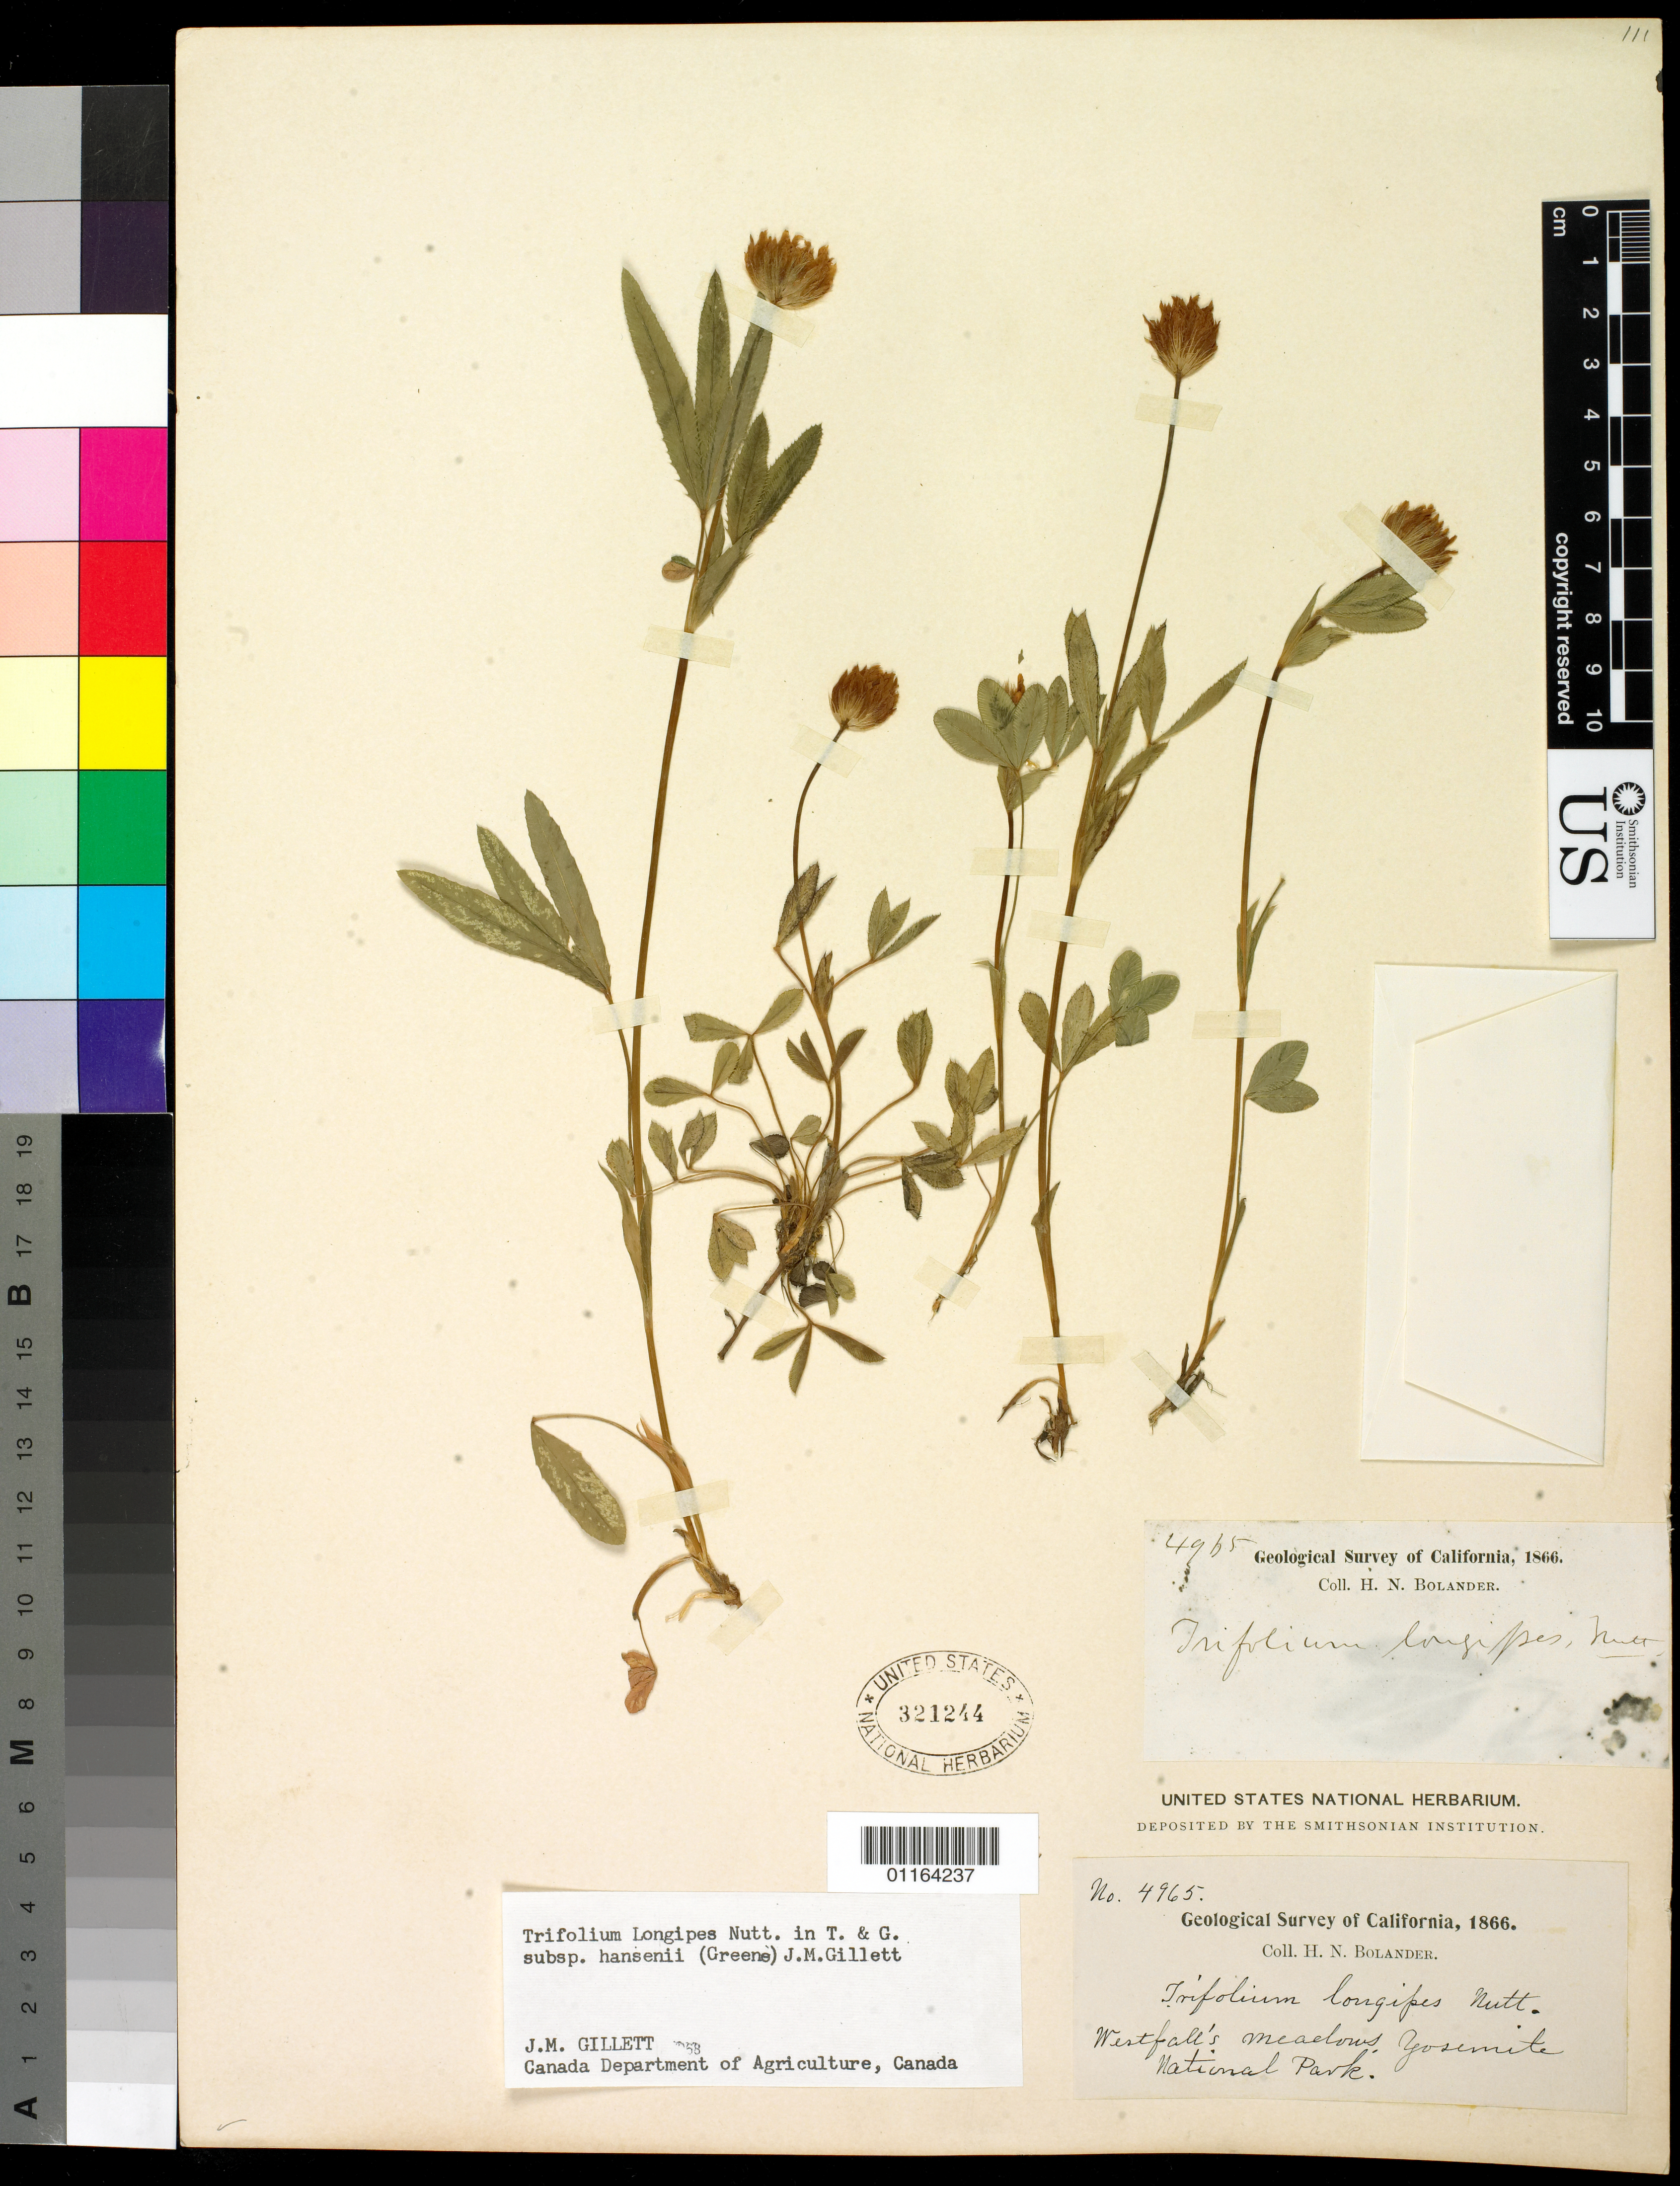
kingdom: Plantae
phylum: Tracheophyta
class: Magnoliopsida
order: Fabales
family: Fabaceae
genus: Trifolium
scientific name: Trifolium longipes subsp. hansenii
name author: (Greene) J.M. Gillett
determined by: Gillett, J. M.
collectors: H. Bolander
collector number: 1680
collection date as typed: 1866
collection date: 1866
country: United States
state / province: California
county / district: Mariposa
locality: Westfall's meadows, Yosemite National Park.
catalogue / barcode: US 321244